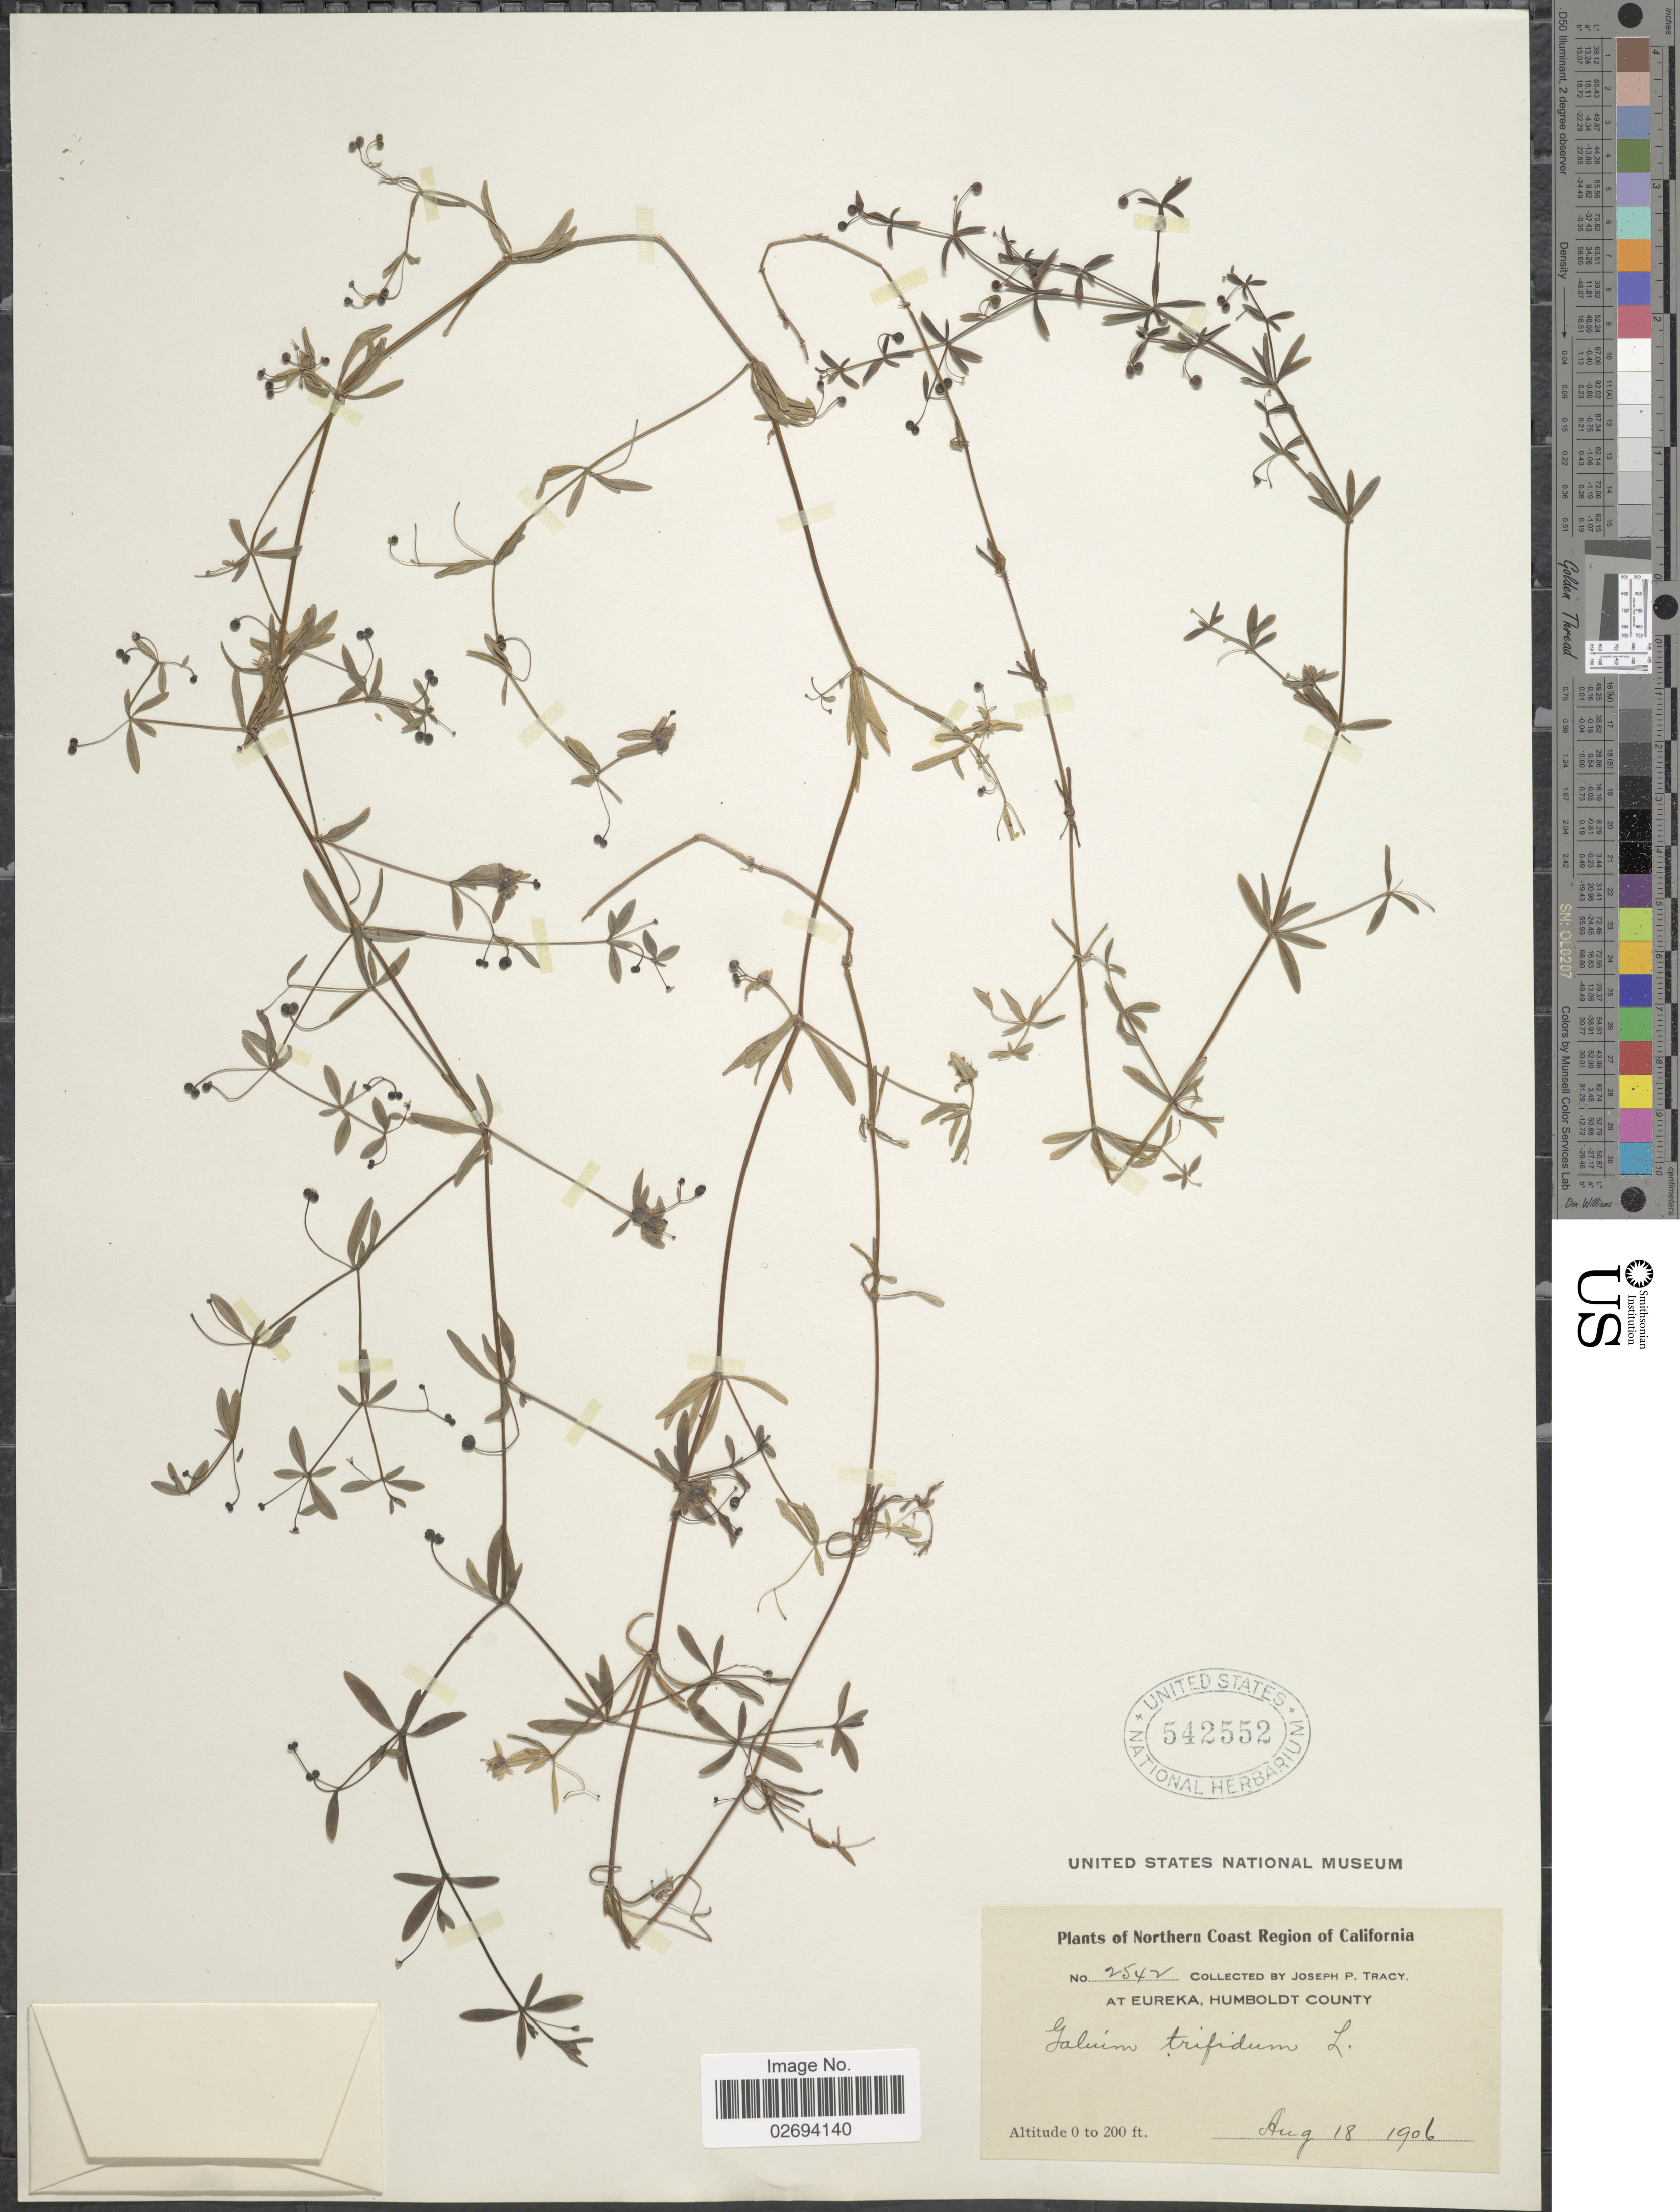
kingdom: Plantae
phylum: Tracheophyta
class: Magnoliopsida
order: Gentianales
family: Rubiaceae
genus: Galium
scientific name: Galium trifidum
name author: L.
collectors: J. Tracy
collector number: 2542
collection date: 1906-08-18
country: United States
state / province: California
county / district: Humboldt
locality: Northern Coast Region, at Eureka, Humboldt County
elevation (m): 0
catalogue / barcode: US 542552